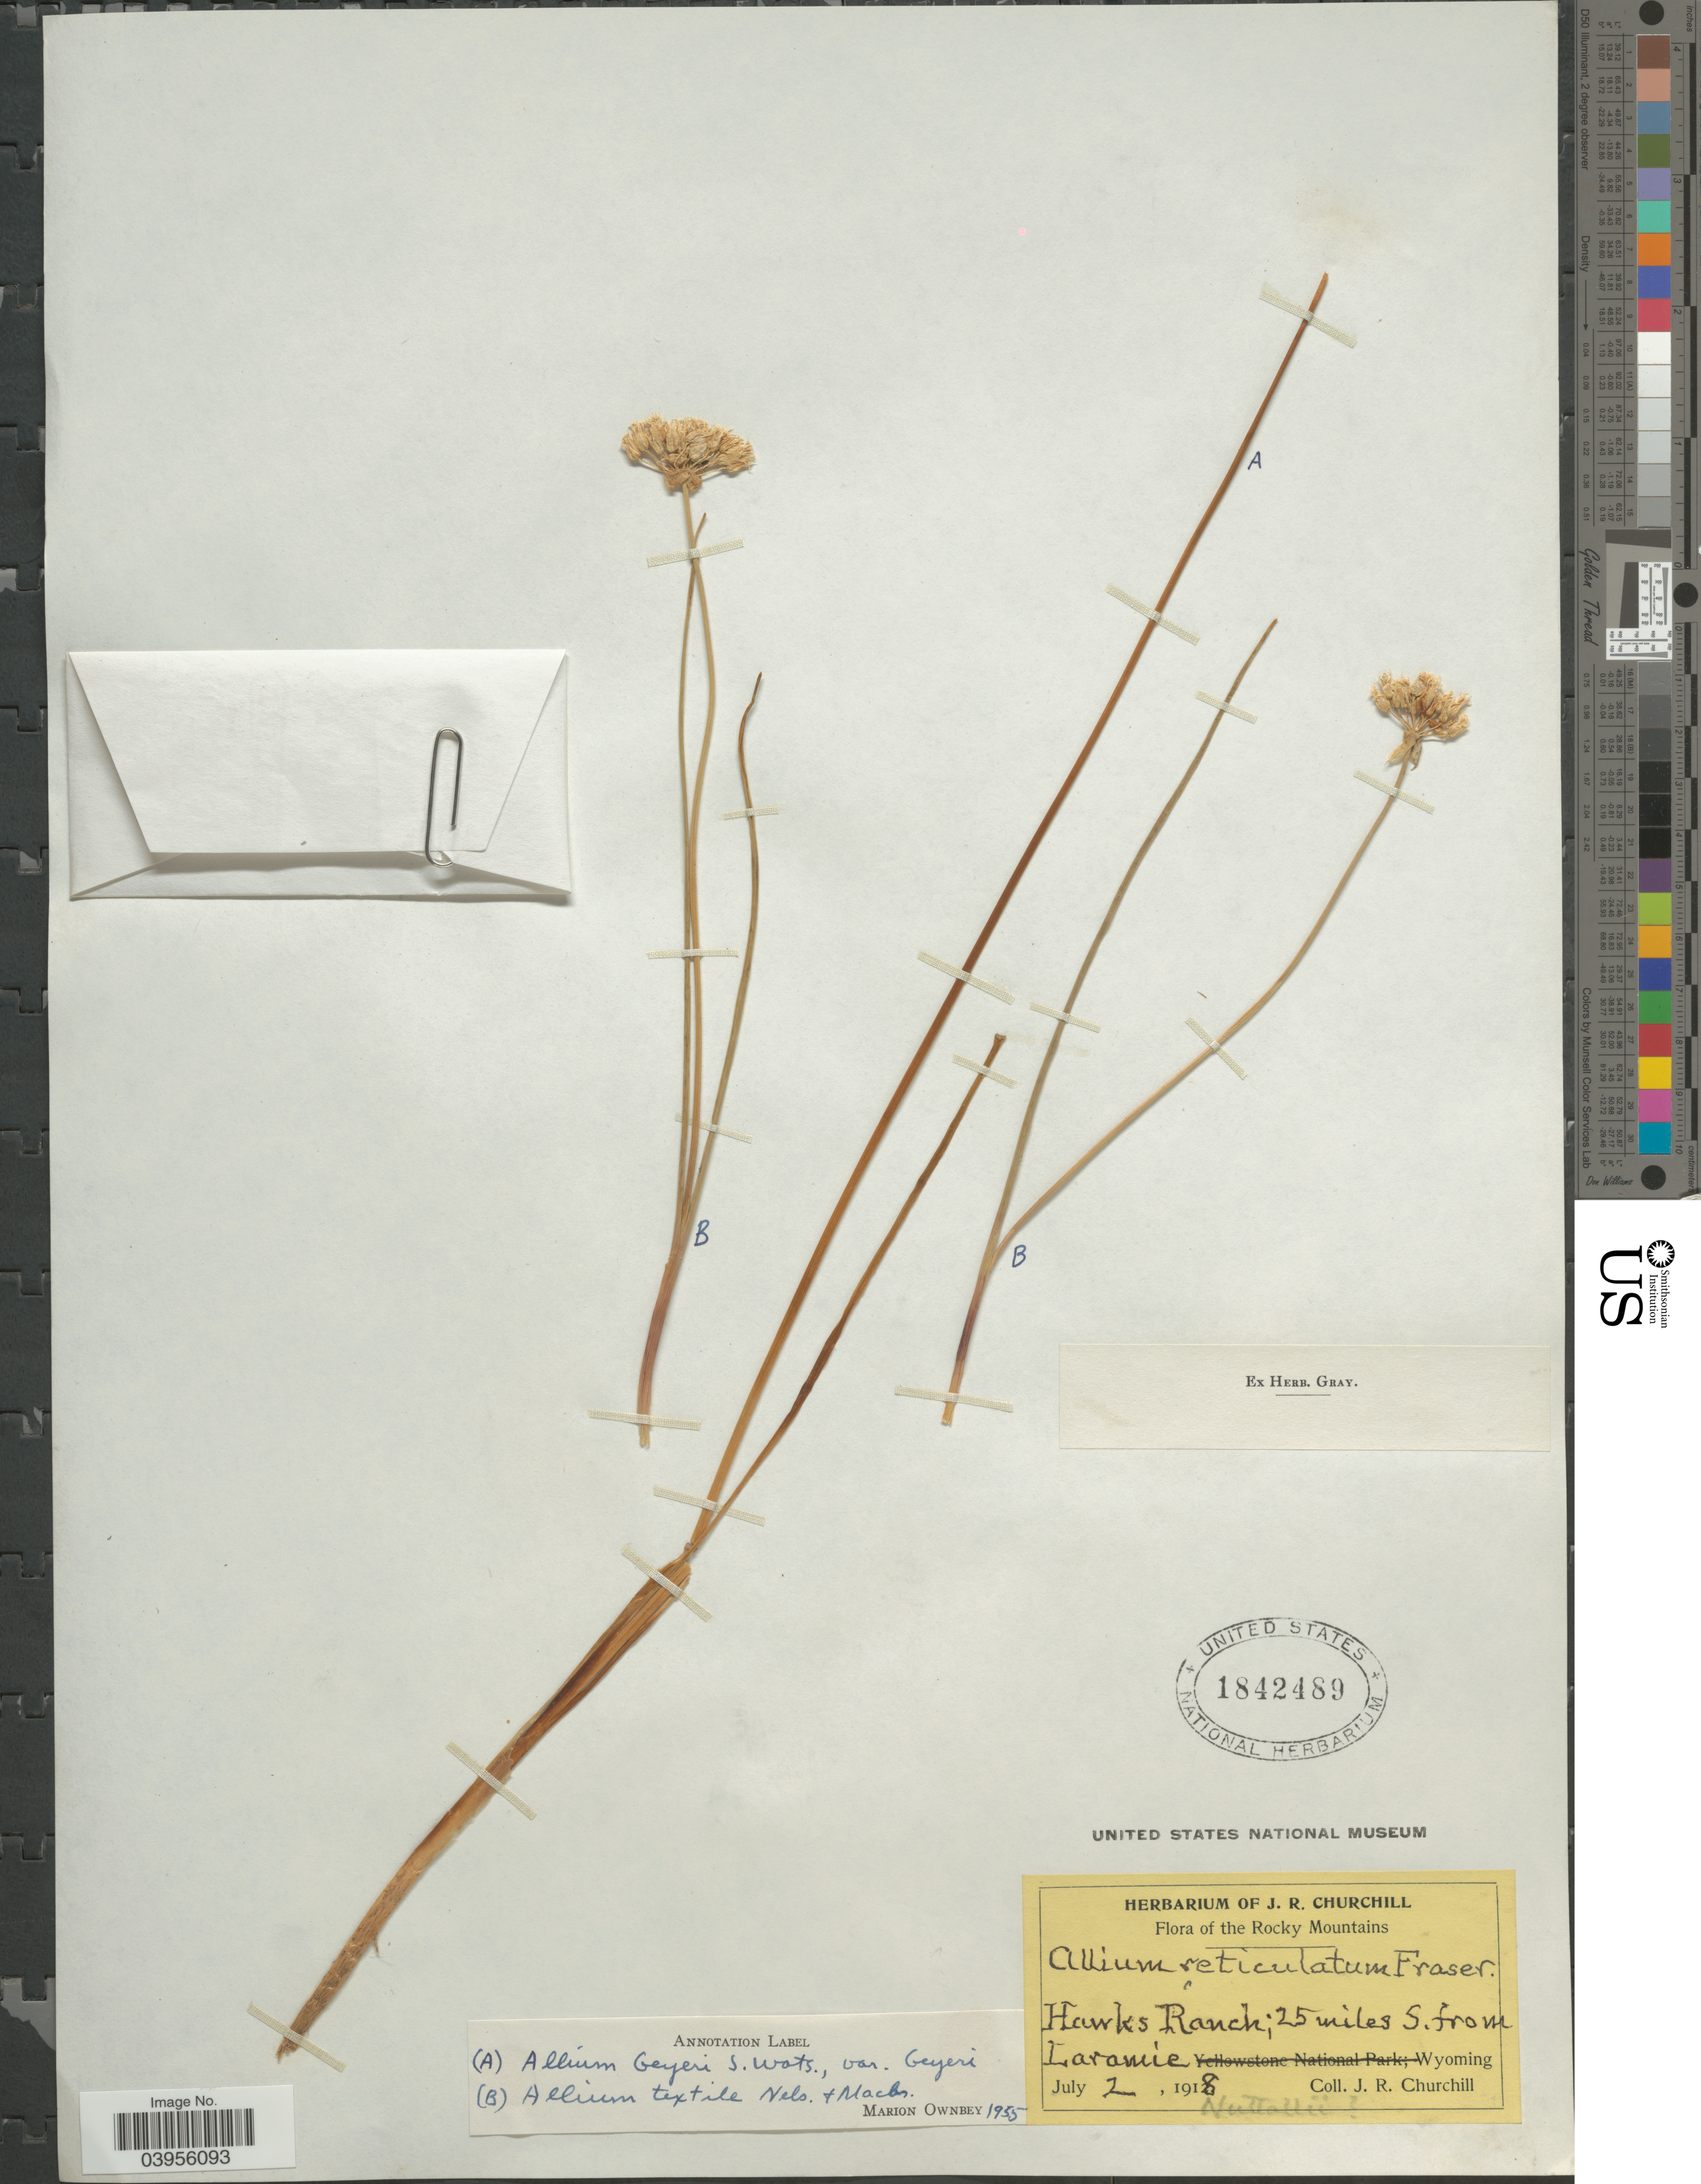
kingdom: Plantae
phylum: Tracheophyta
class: Liliopsida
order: Asparagales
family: Amaryllidaceae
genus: Allium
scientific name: Allium geyeri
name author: S. Watson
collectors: J. Churchill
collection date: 1918-07-02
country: United States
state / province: Wyoming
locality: The Rocky Mountains. Hawks Ranch; 25 miles S. from Laramie.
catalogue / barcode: US 1842489